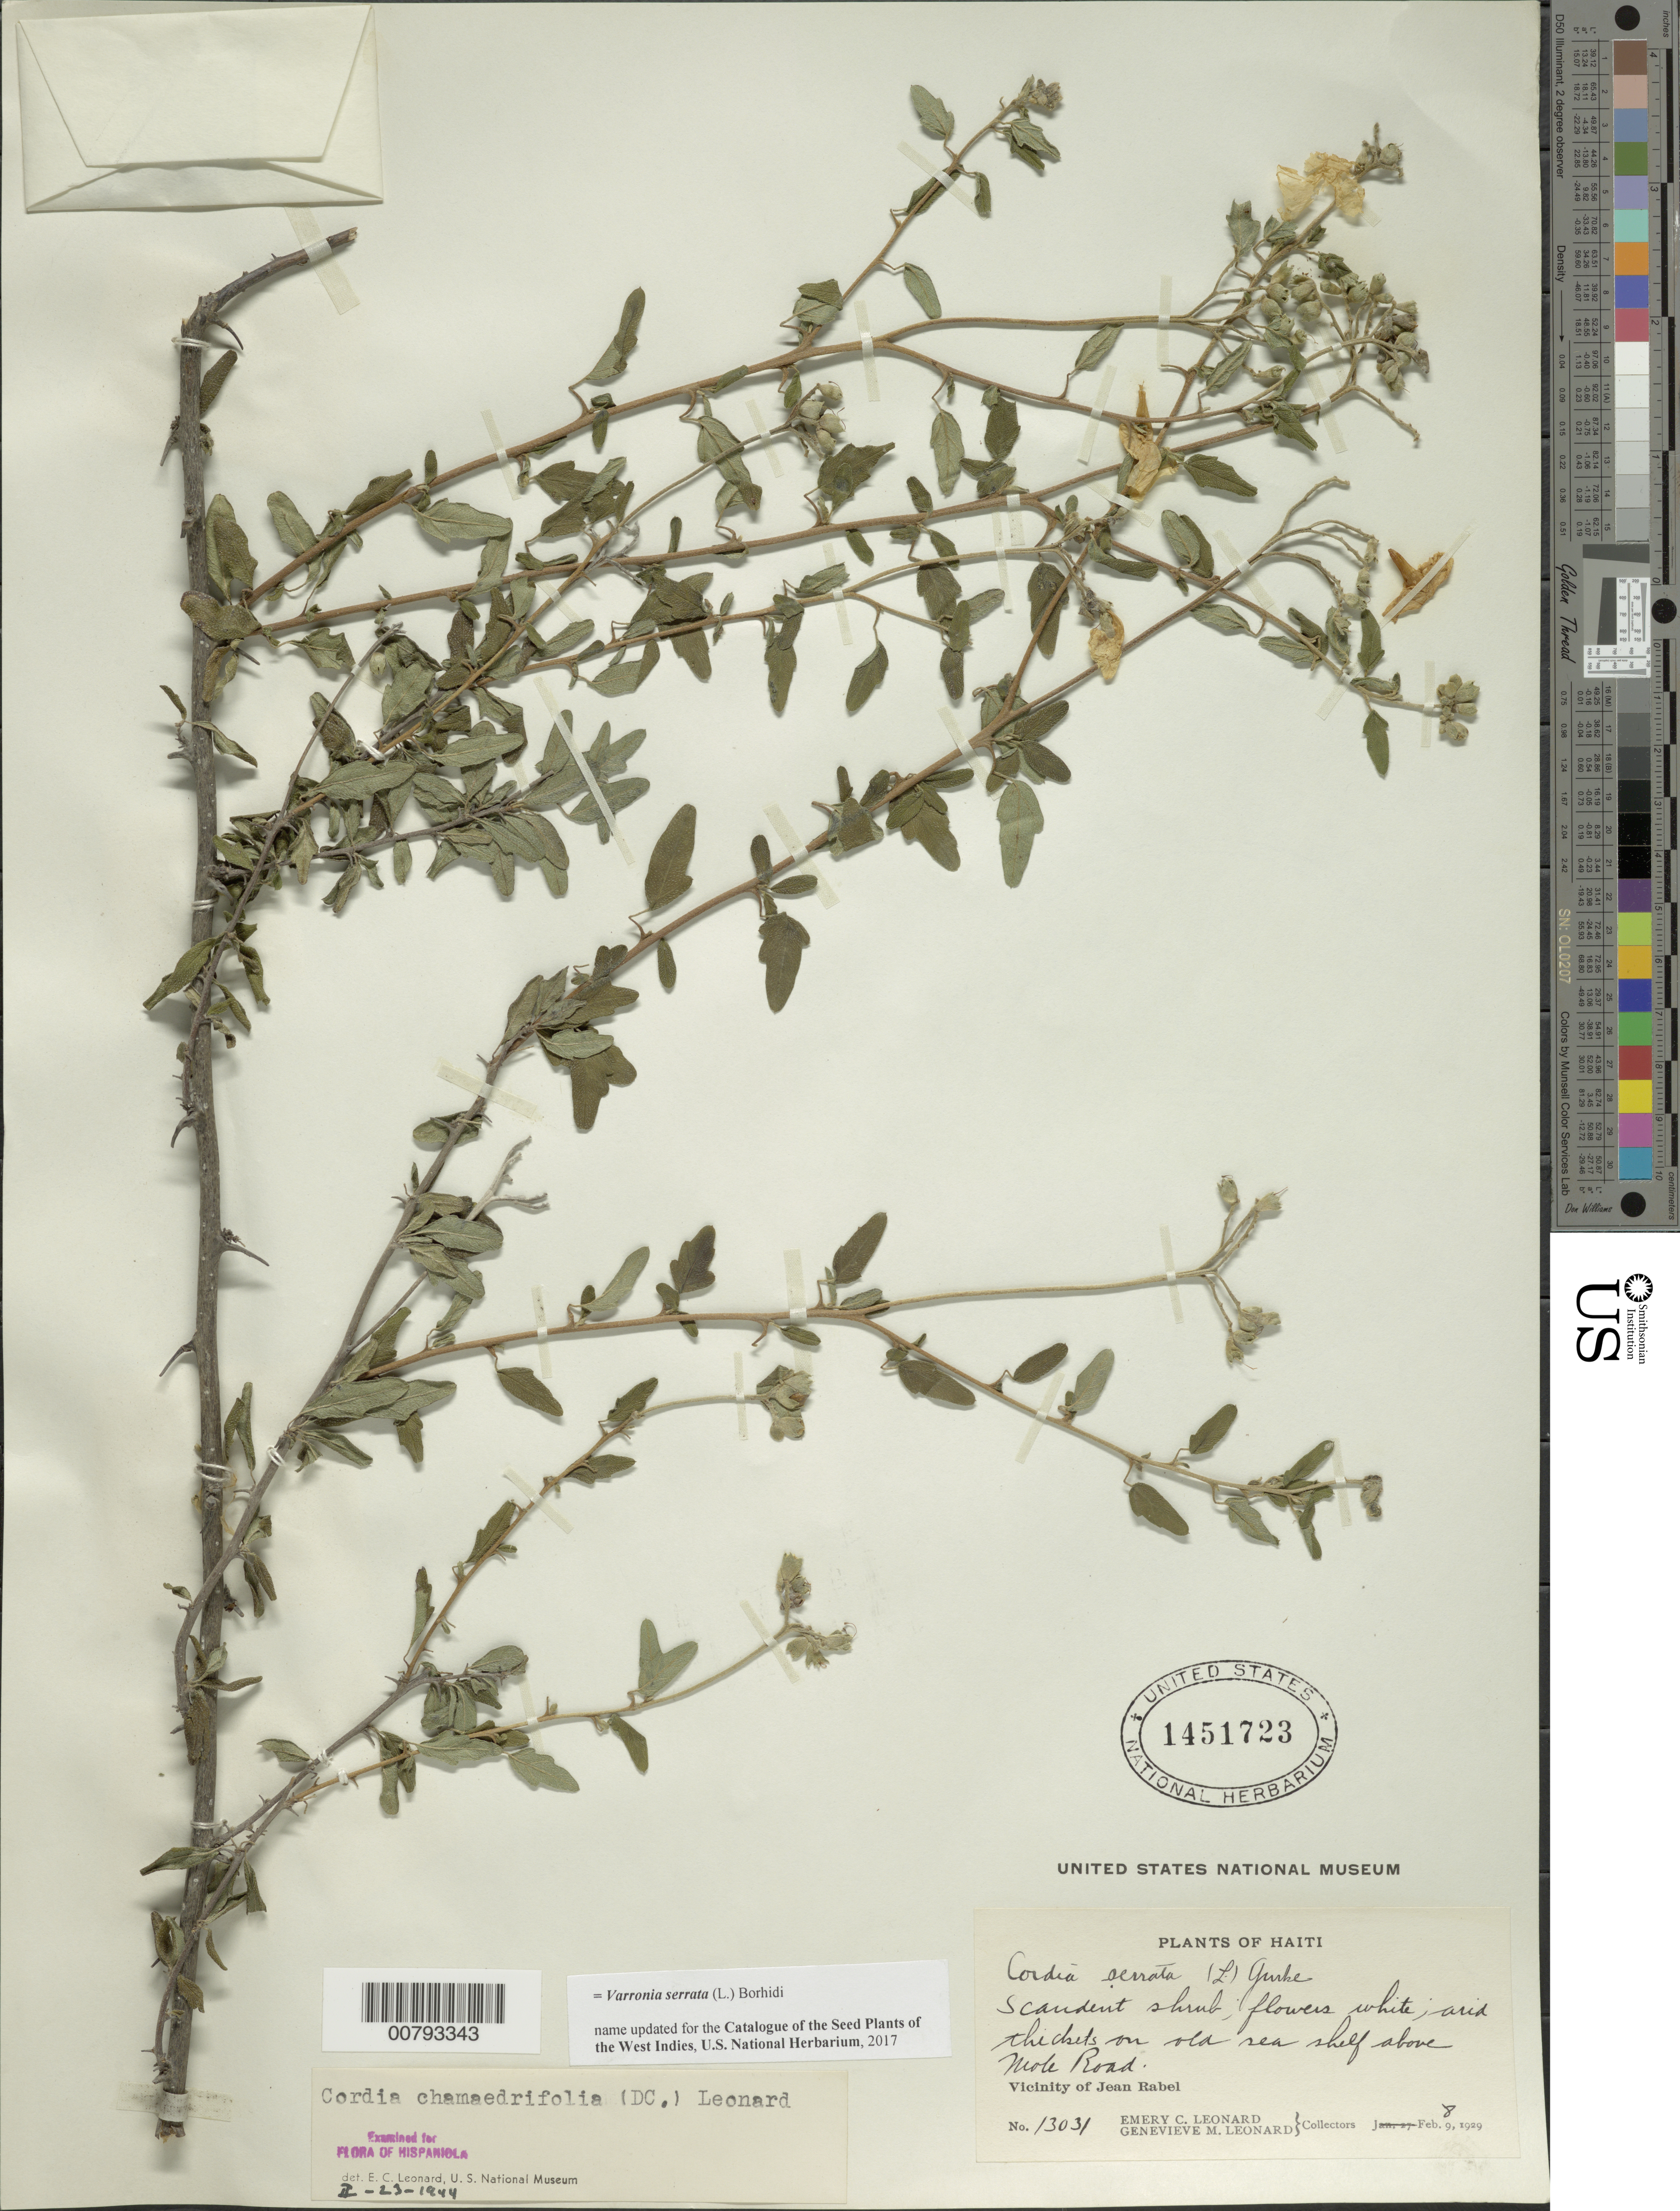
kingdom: Plantae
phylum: Tracheophyta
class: Magnoliopsida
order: Boraginales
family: Cordiaceae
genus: Varronia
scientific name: Varronia serrata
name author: (L.) Borhidi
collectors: E. C. Leonard & G. M. Leonard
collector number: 13031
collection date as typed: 08 Feb 1929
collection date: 1929-02-08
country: Haiti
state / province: Nord-Óuest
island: Hispaniola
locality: Vicinity of Jean Rabel, on old sea shelf above Mole Road.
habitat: Arid thicket.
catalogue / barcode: US 1451723